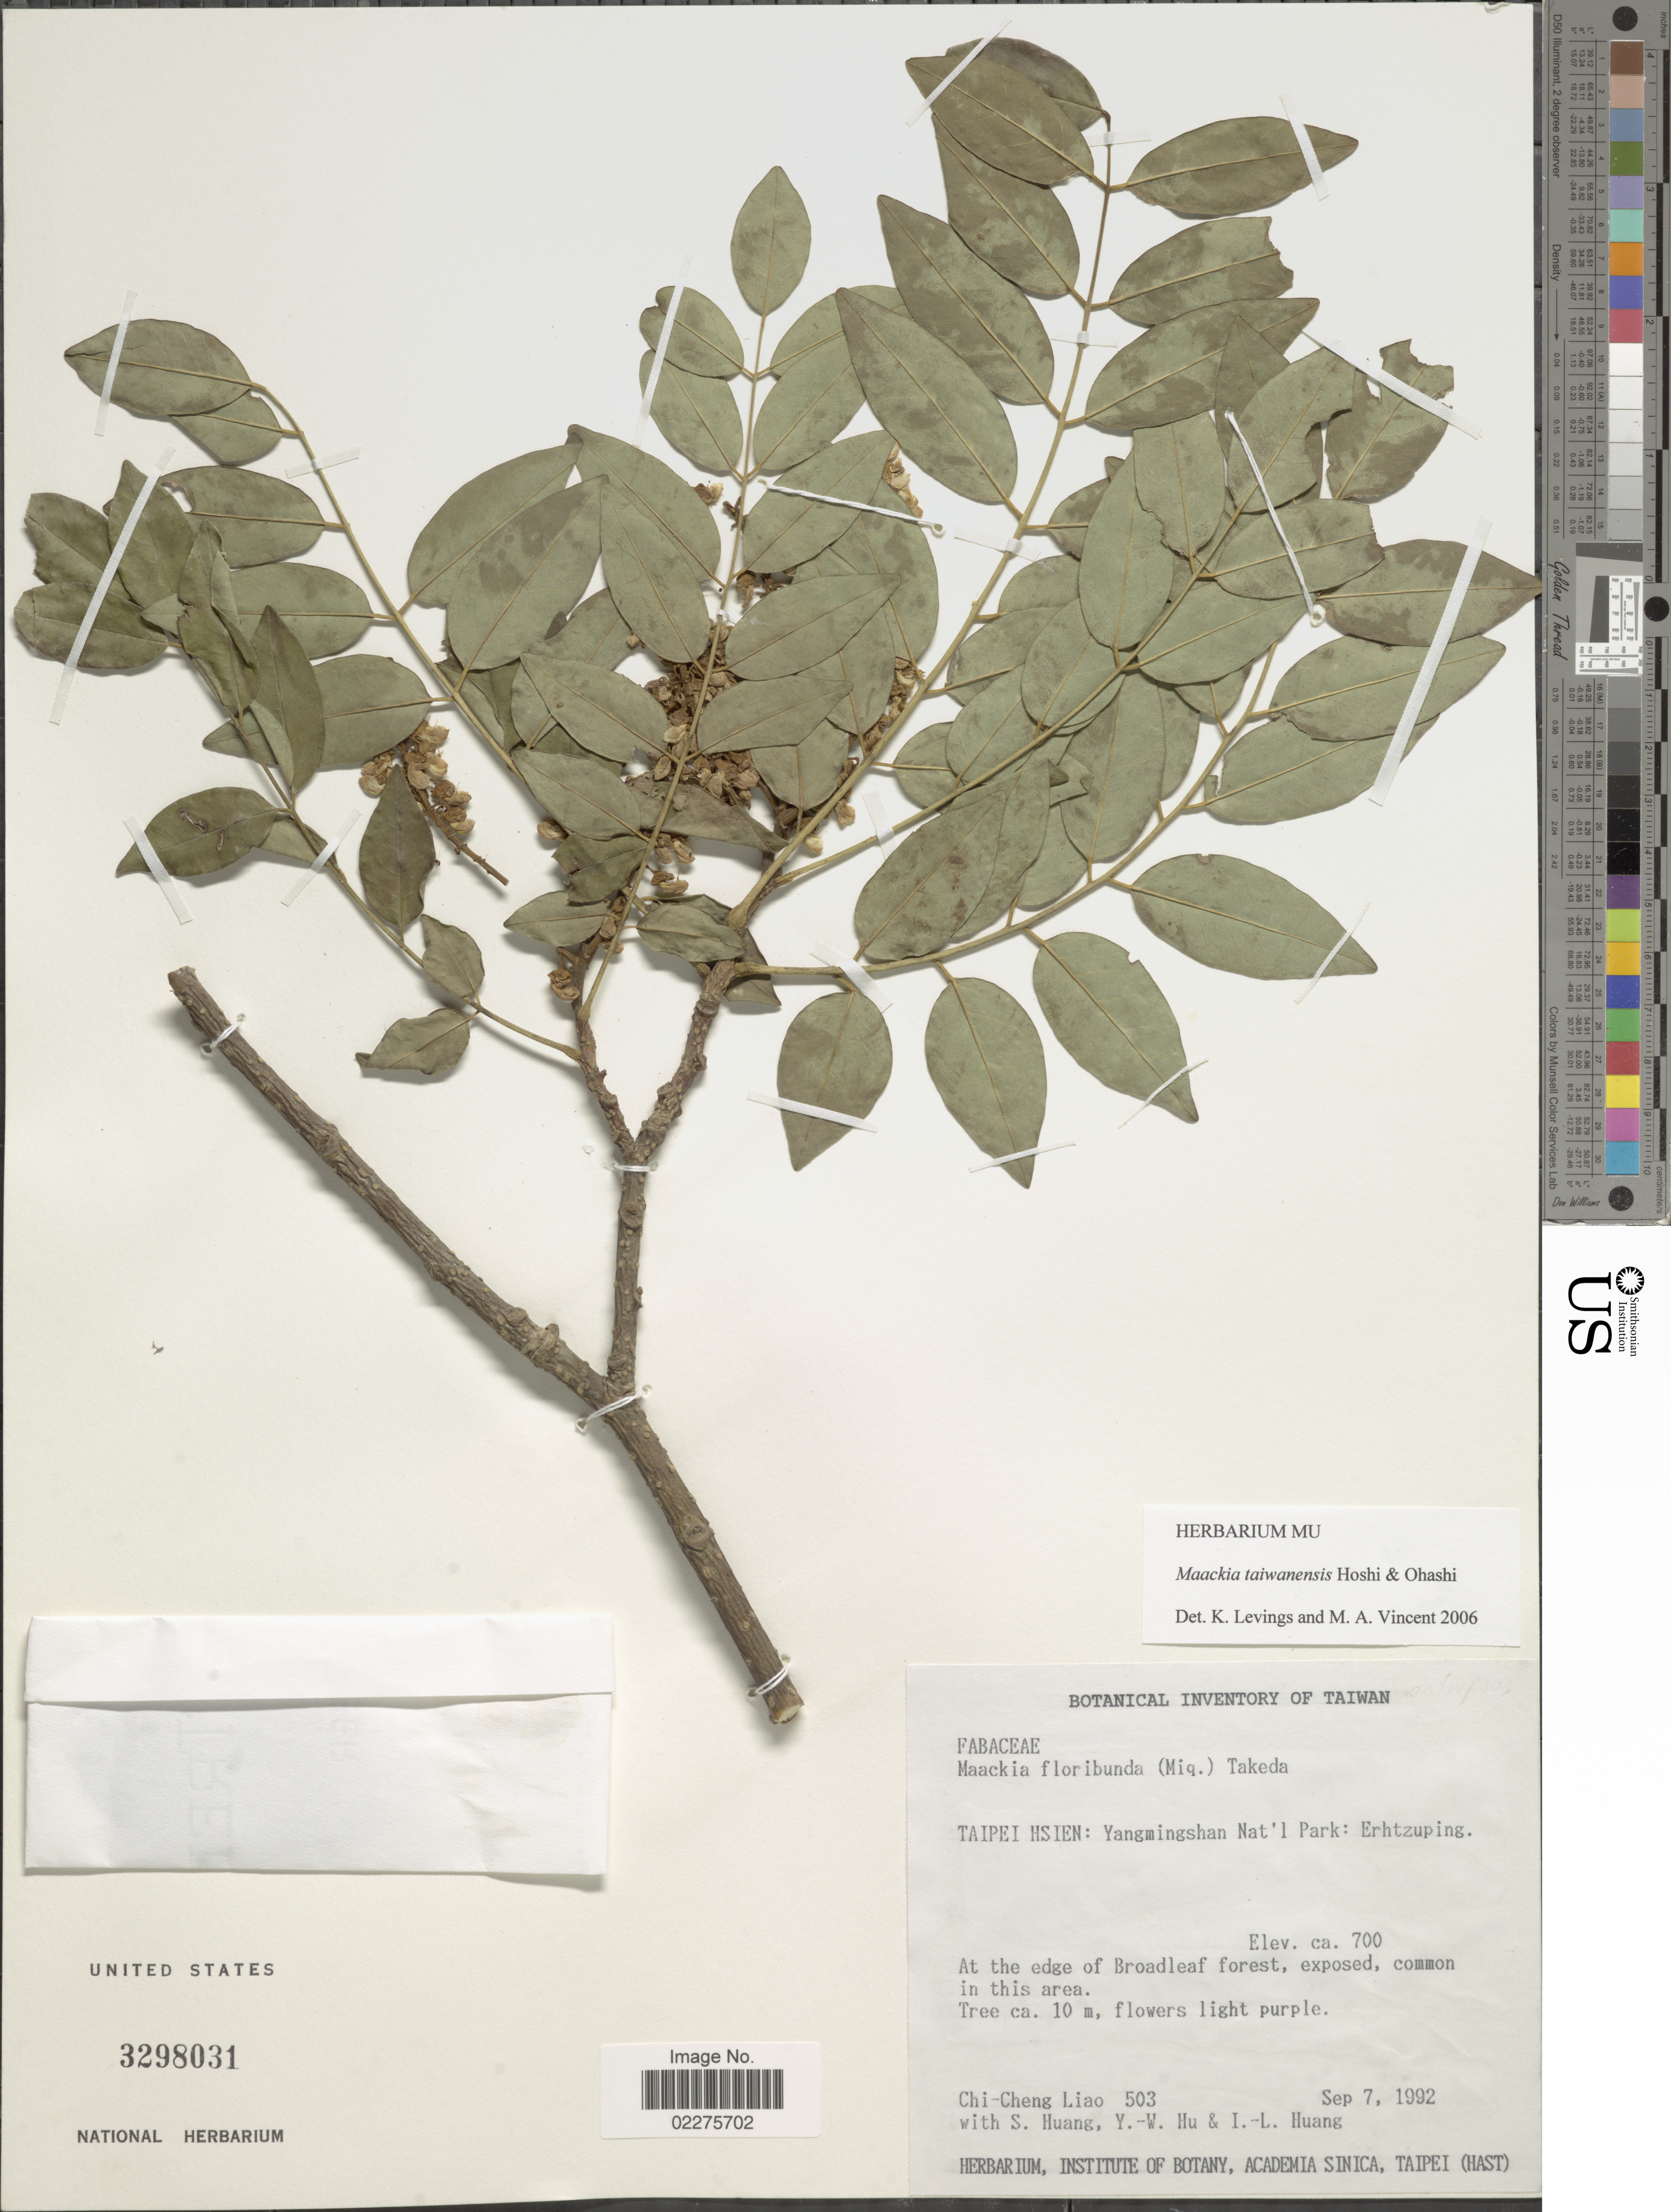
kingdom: Plantae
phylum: Tracheophyta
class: Magnoliopsida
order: Fabales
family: Fabaceae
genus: Maackia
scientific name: Maackia taiwanensis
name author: Hoshi & H. Ohashi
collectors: C. Liao, S. Huang, W. Y. Hu & I. Huang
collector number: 503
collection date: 1992-09-07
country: Taiwan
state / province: Taipei City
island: Taiwan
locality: Taipei Hsien: Yangmingshan Nat'l Park: Erhtzuping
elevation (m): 700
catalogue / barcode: US 3298031